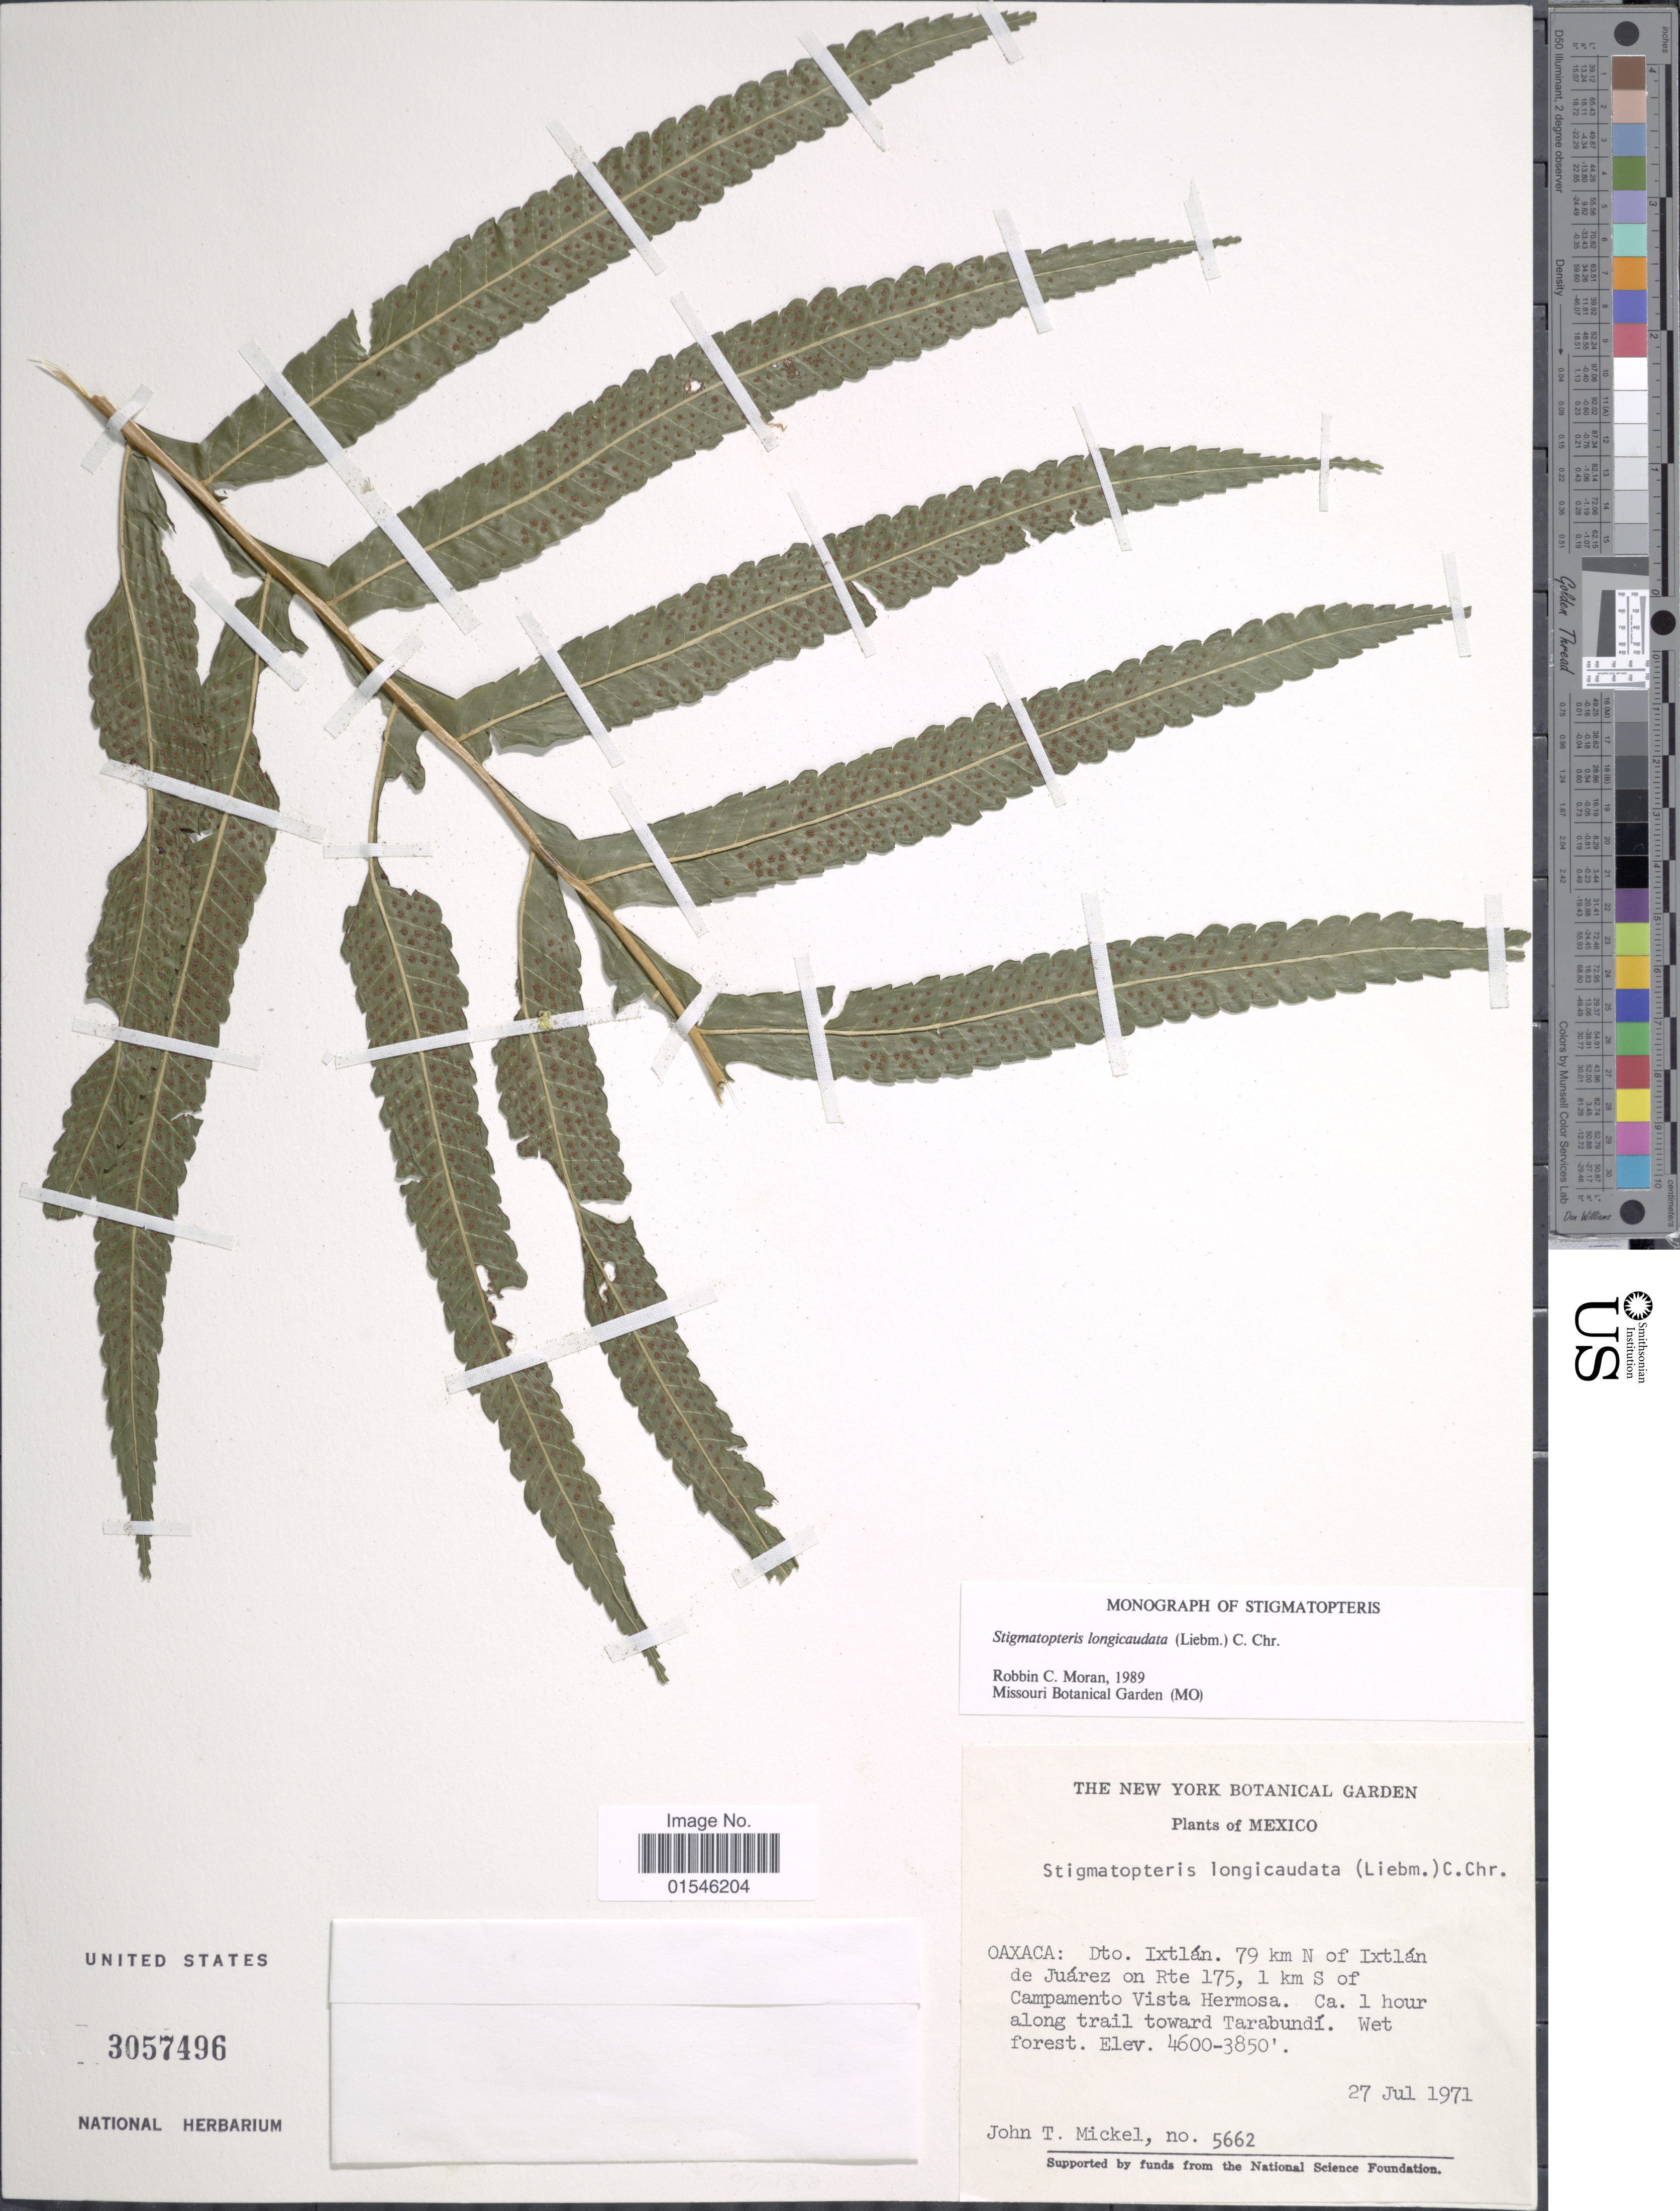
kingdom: Plantae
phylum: Tracheophyta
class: Polypodiopsida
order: Polypodiales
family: Dryopteridaceae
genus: Stigmatopteris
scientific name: Stigmatopteris longicaudata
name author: (Leibm.) C. Chr.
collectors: J. T. Mickel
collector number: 5662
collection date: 1971-07-27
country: Mexico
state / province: Oaxaca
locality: Dto Ixtlán 79 km N of Ixtlán de Juárez on Rte 175, 1 km S of Campamento Vista Hermosa. Ca. 1 hour along trail toward Tarabundí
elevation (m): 1173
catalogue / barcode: US 3057496